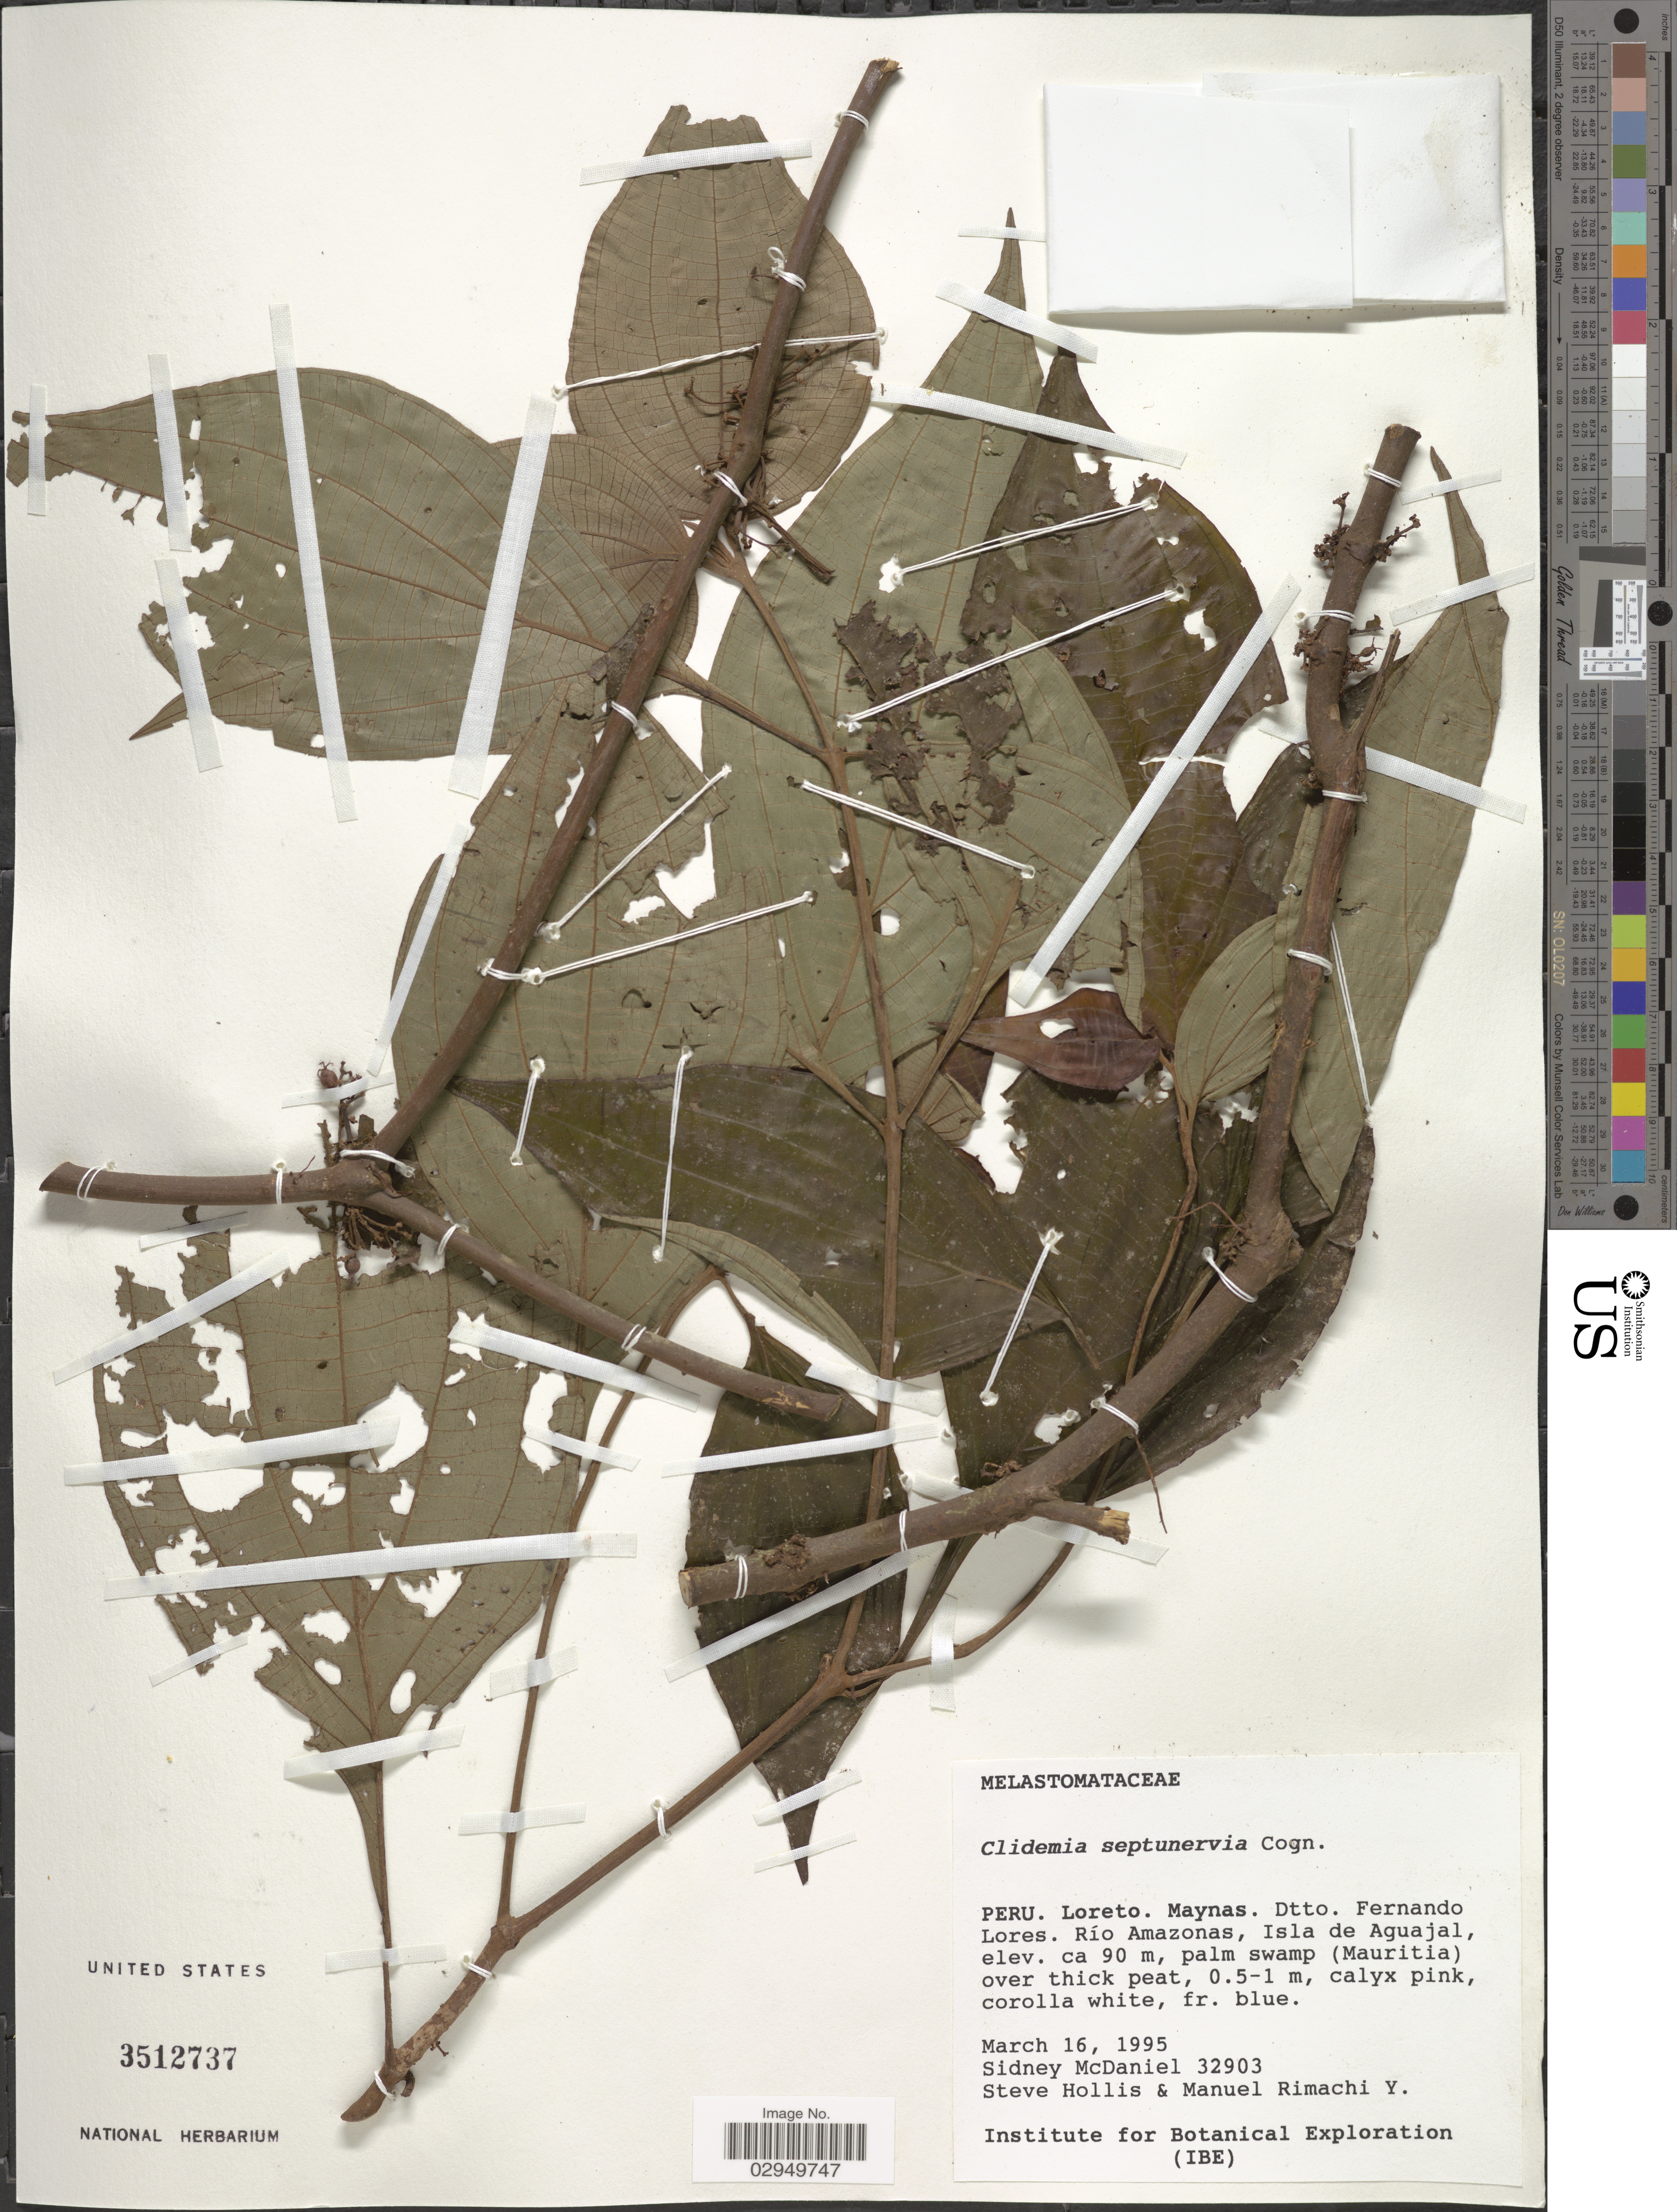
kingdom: Plantae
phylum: Tracheophyta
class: Magnoliopsida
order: Myrtales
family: Melastomataceae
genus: Clidemia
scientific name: Clidemia septuplinervia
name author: Cogn.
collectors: S. McDaniel, S. Hollis & M. Rimachi Y.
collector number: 32903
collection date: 1995-03-16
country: Peru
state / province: Loreto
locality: Maynas. Dtto. Fernando Lores. Río Amazonas, Isla de Aguajal.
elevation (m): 90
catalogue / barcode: US 3512737